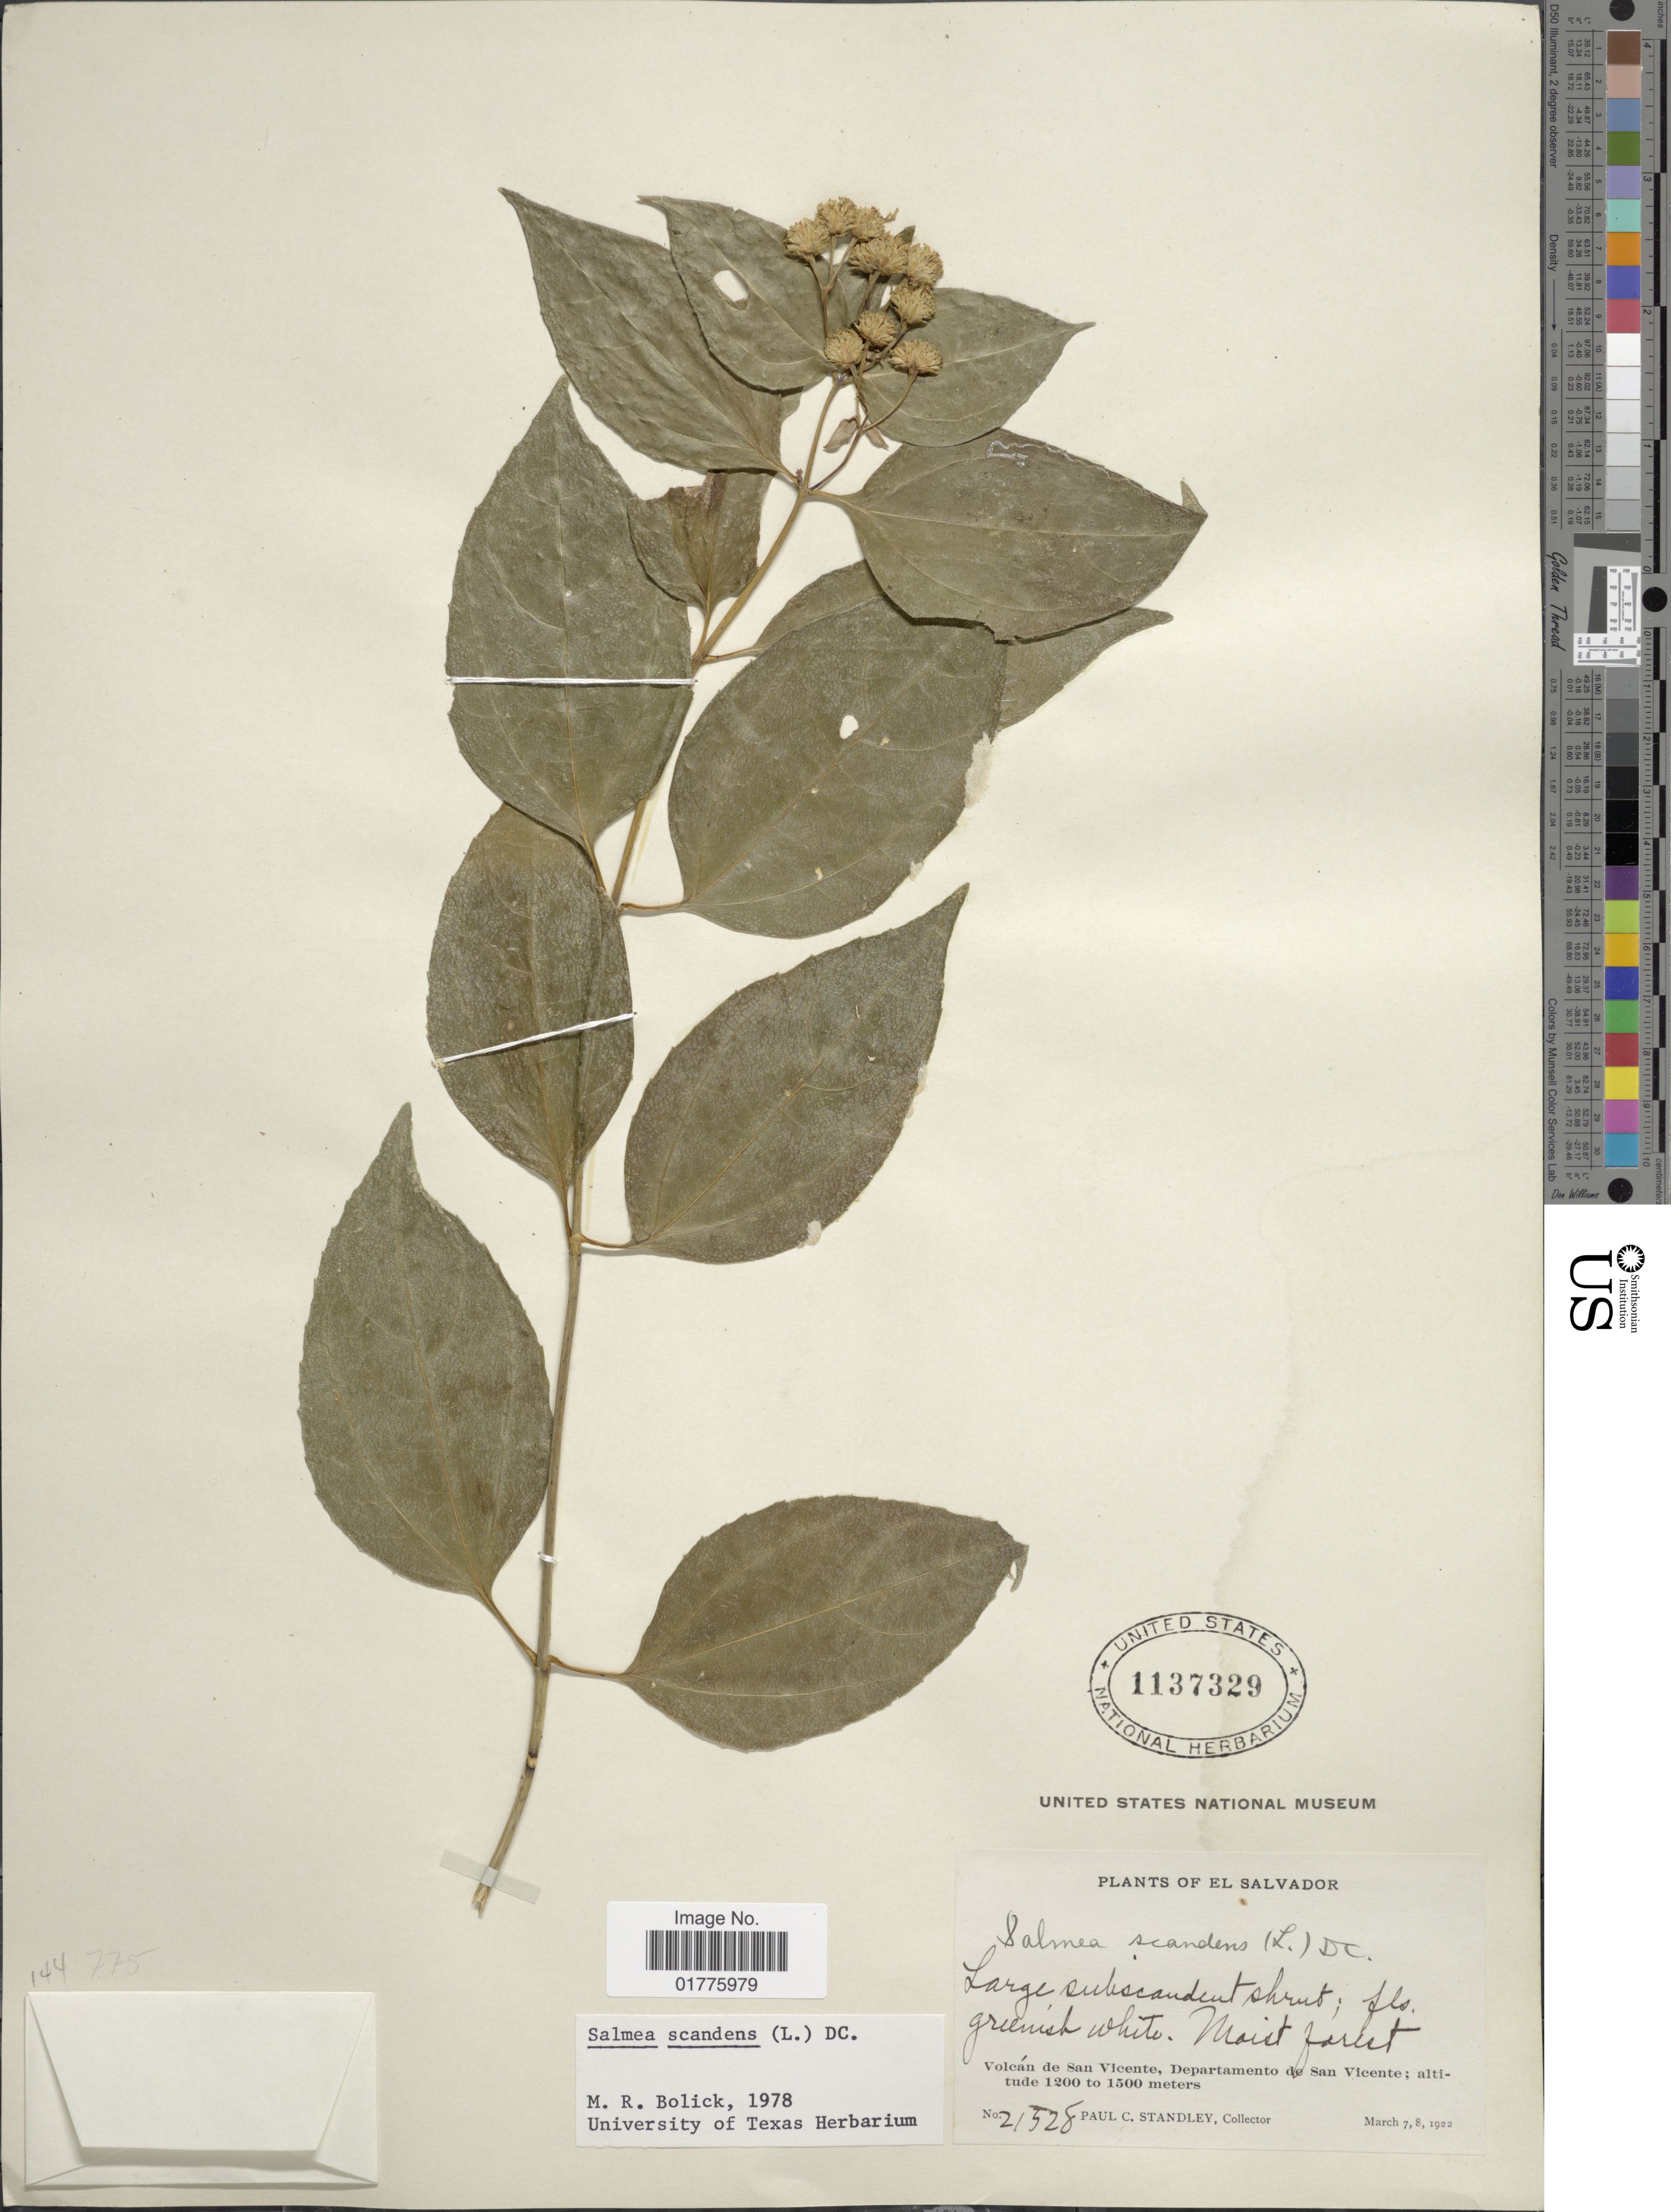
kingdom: Plantae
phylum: Tracheophyta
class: Magnoliopsida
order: Asterales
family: Asteraceae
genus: Salmea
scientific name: Salmea scandens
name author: (L.) DC.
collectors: P. C. Standley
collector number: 21528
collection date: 1922-03-01/1922-03-08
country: El Salvador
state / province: San Vincente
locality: Volcan de San Vicente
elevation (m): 1200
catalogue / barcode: US 1137329